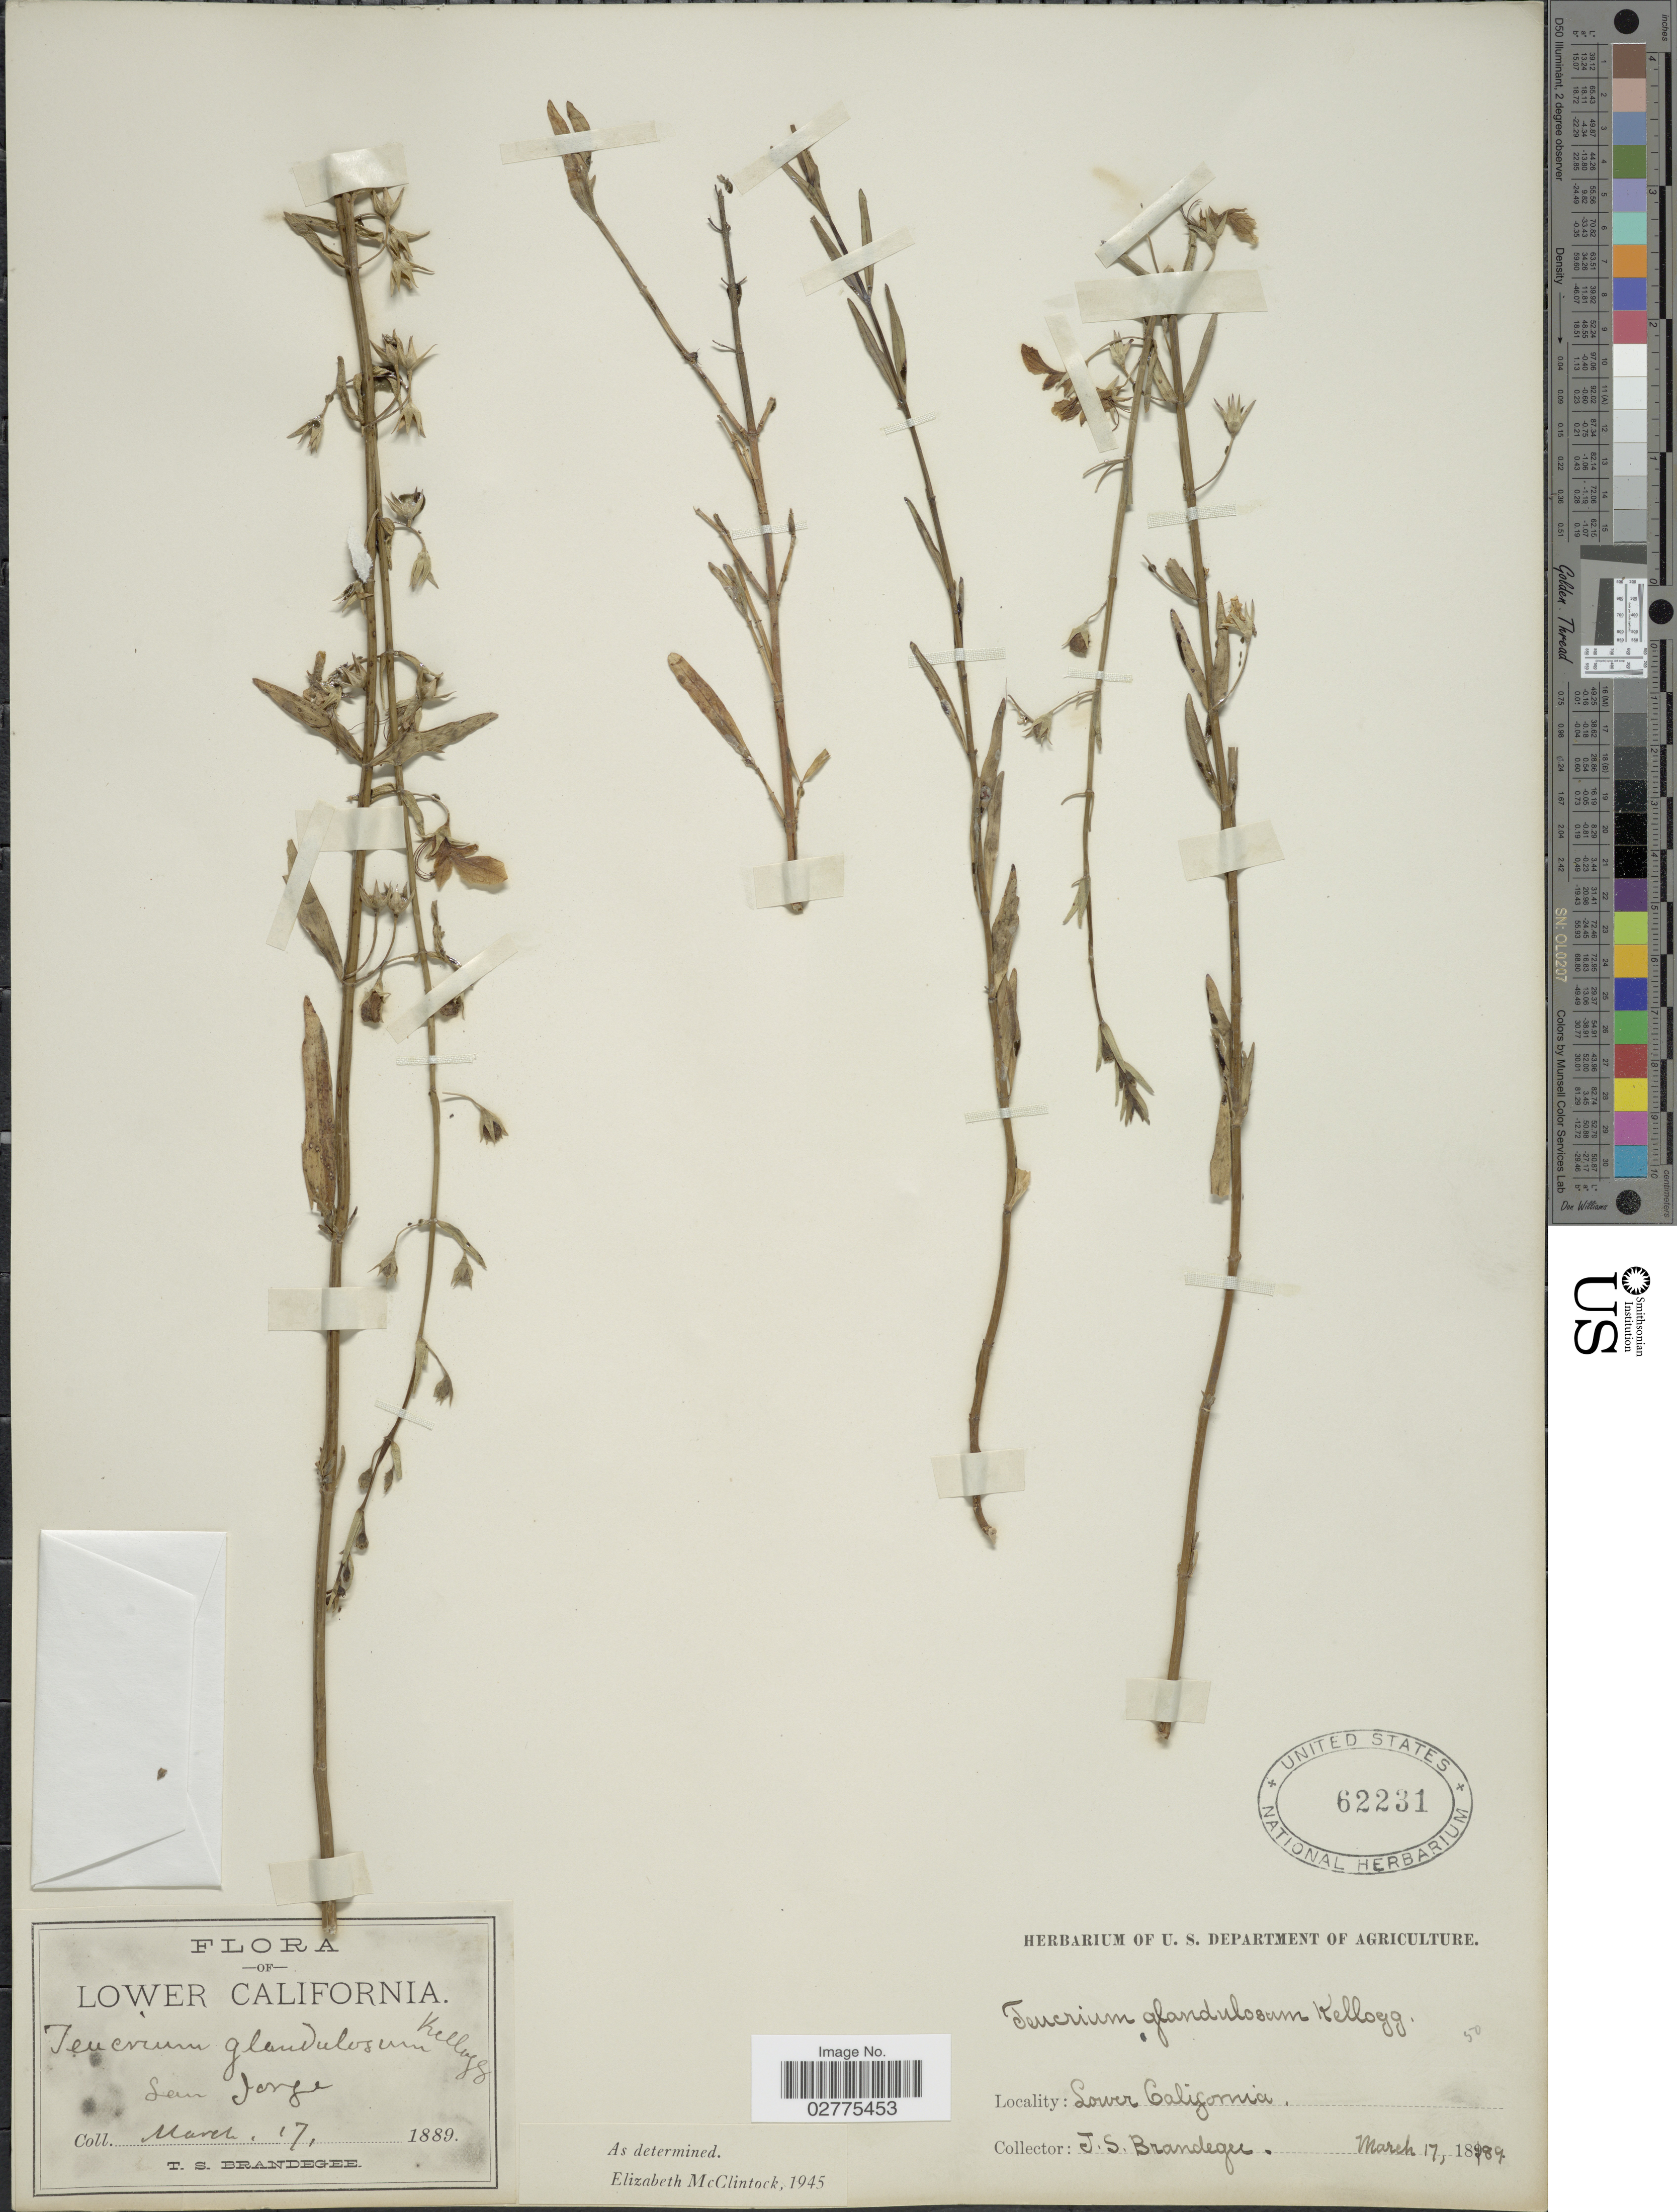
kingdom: Plantae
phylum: Tracheophyta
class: Magnoliopsida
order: Lamiales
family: Lamiaceae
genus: Teucrium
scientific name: Teucrium glandulosum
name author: Kellogg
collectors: J. S. Brandegee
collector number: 50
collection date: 1889-03-17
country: Mexico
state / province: Baja California Sur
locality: Lower California, San Jorge.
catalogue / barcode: US 62231